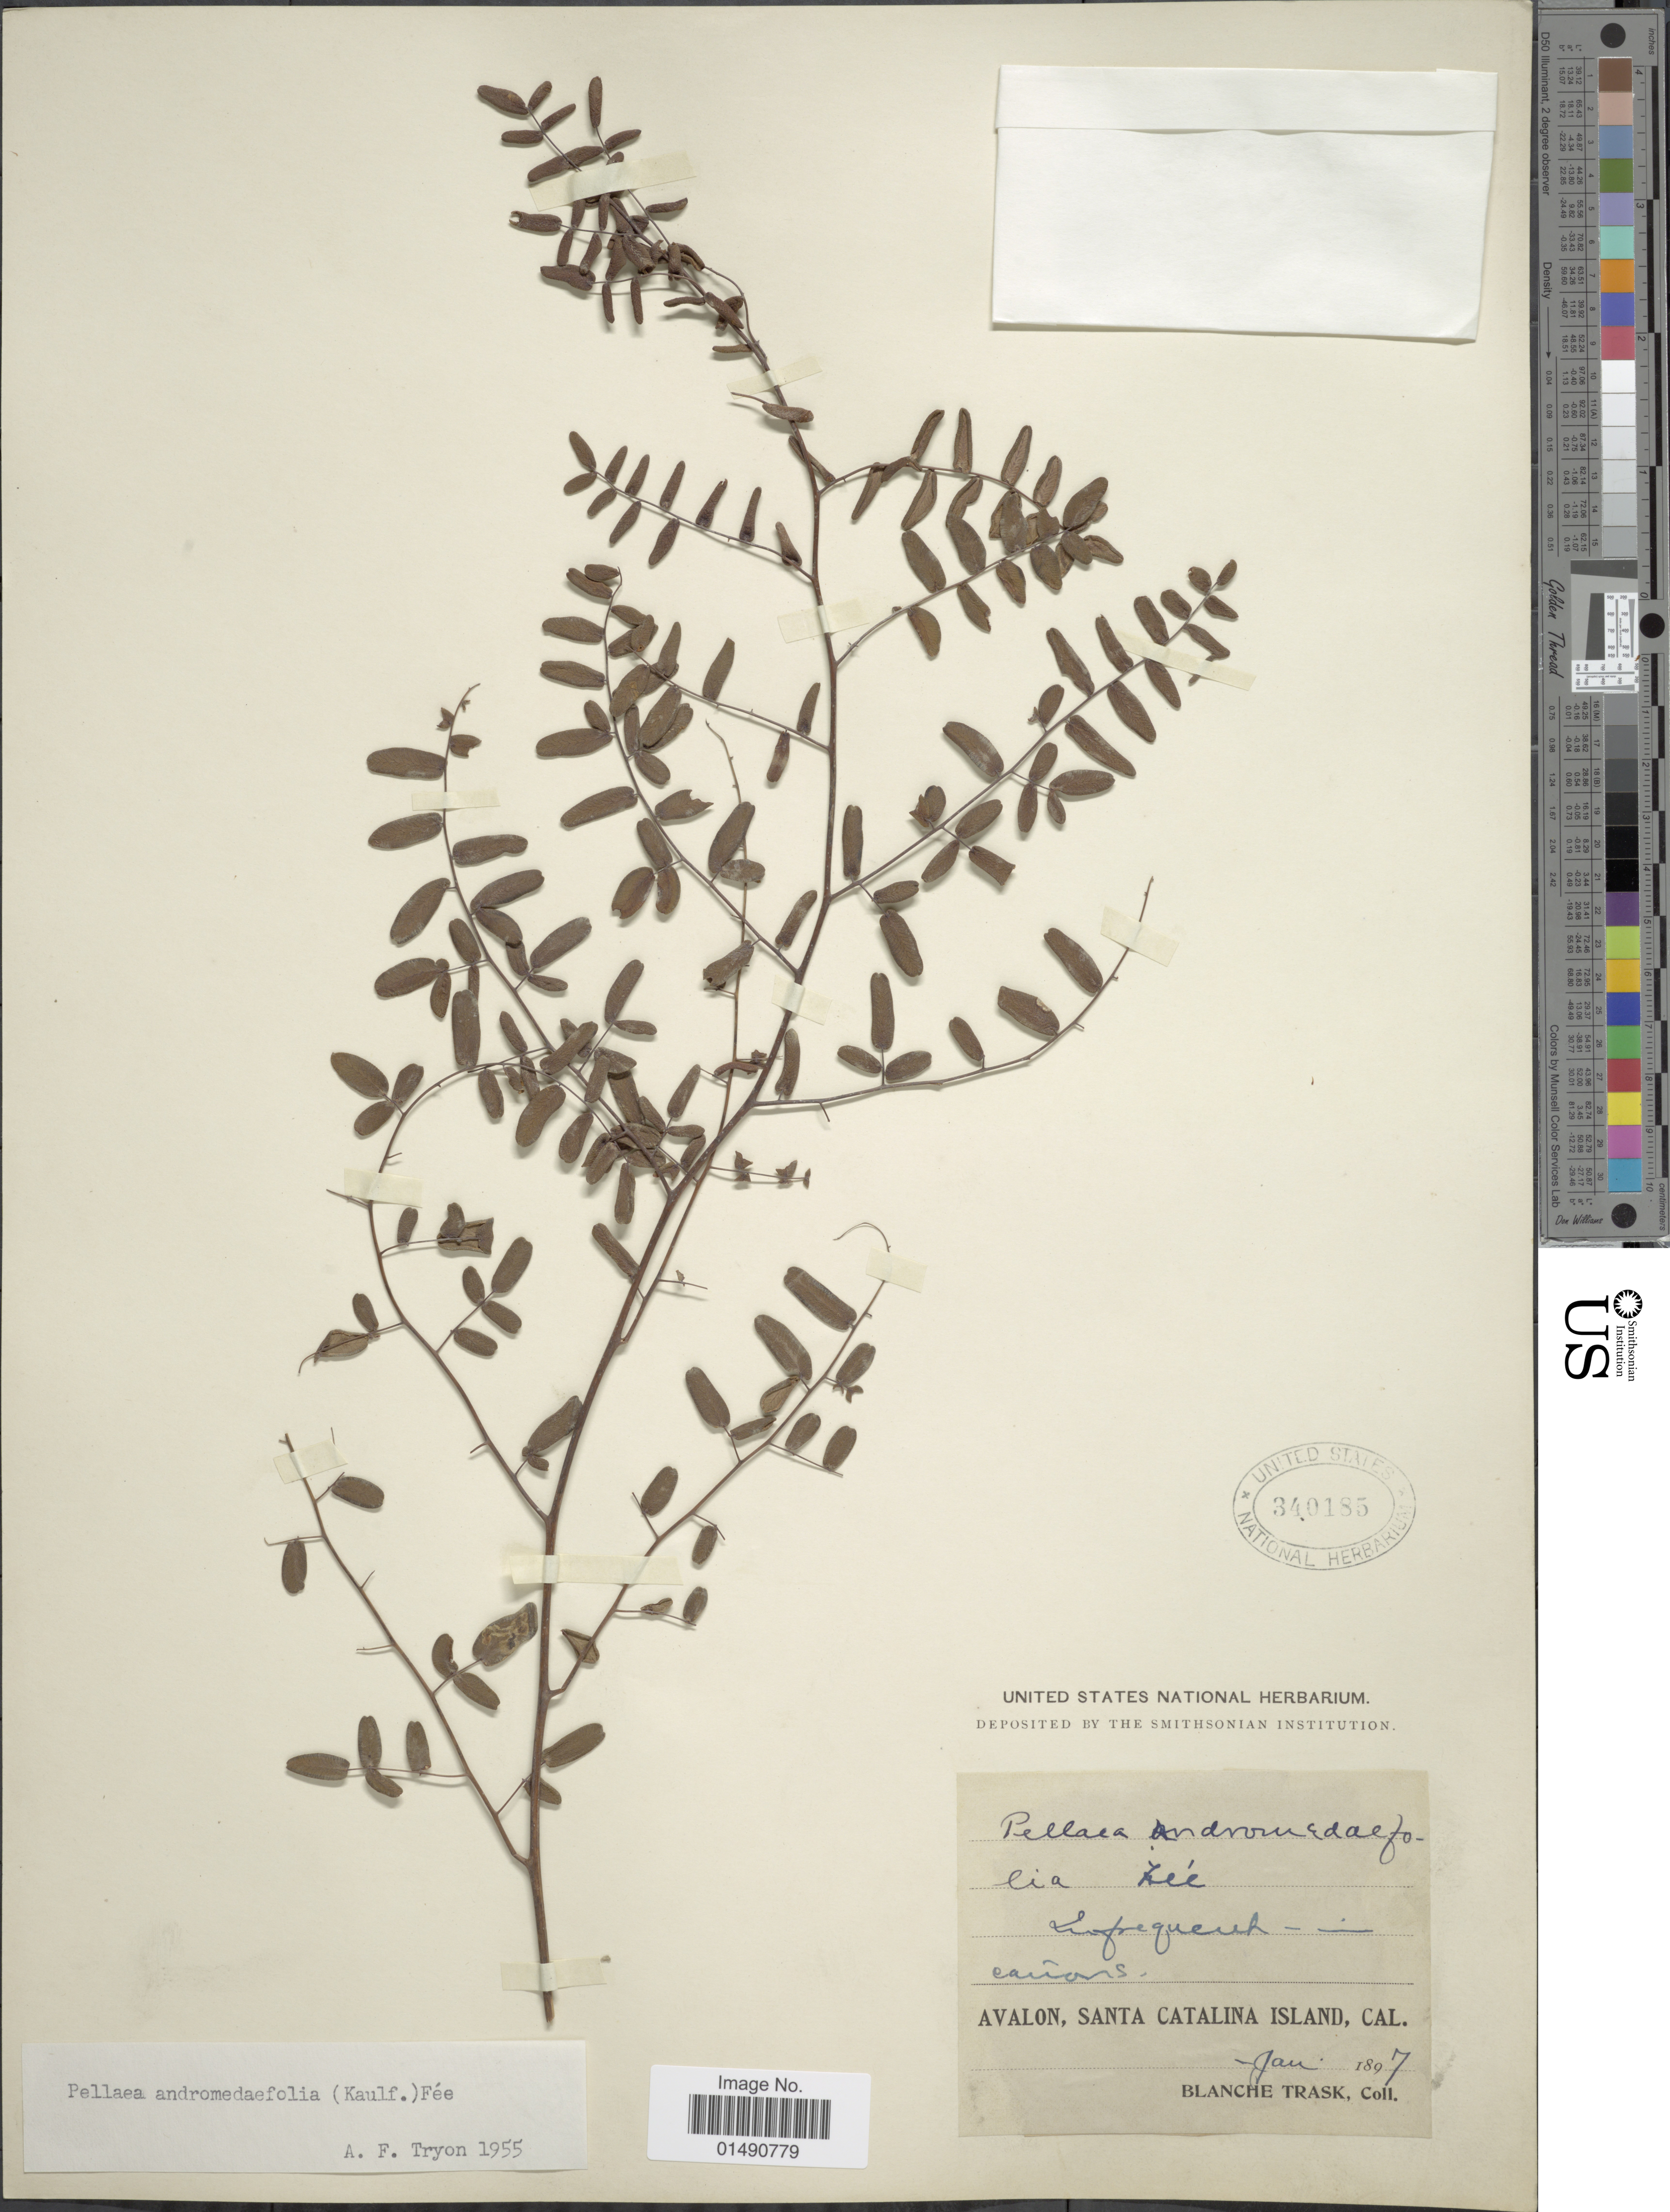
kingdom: Plantae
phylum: Tracheophyta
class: Polypodiopsida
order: Polypodiales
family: Pteridaceae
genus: Pellaea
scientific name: Pellaea andromedifolia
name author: (Kaulf.) Fée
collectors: B. Trask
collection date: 1897-01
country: United States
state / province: California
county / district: Los Angeles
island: Santa Catalina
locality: Avalon, Santa Catalina Island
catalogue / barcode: US 340185